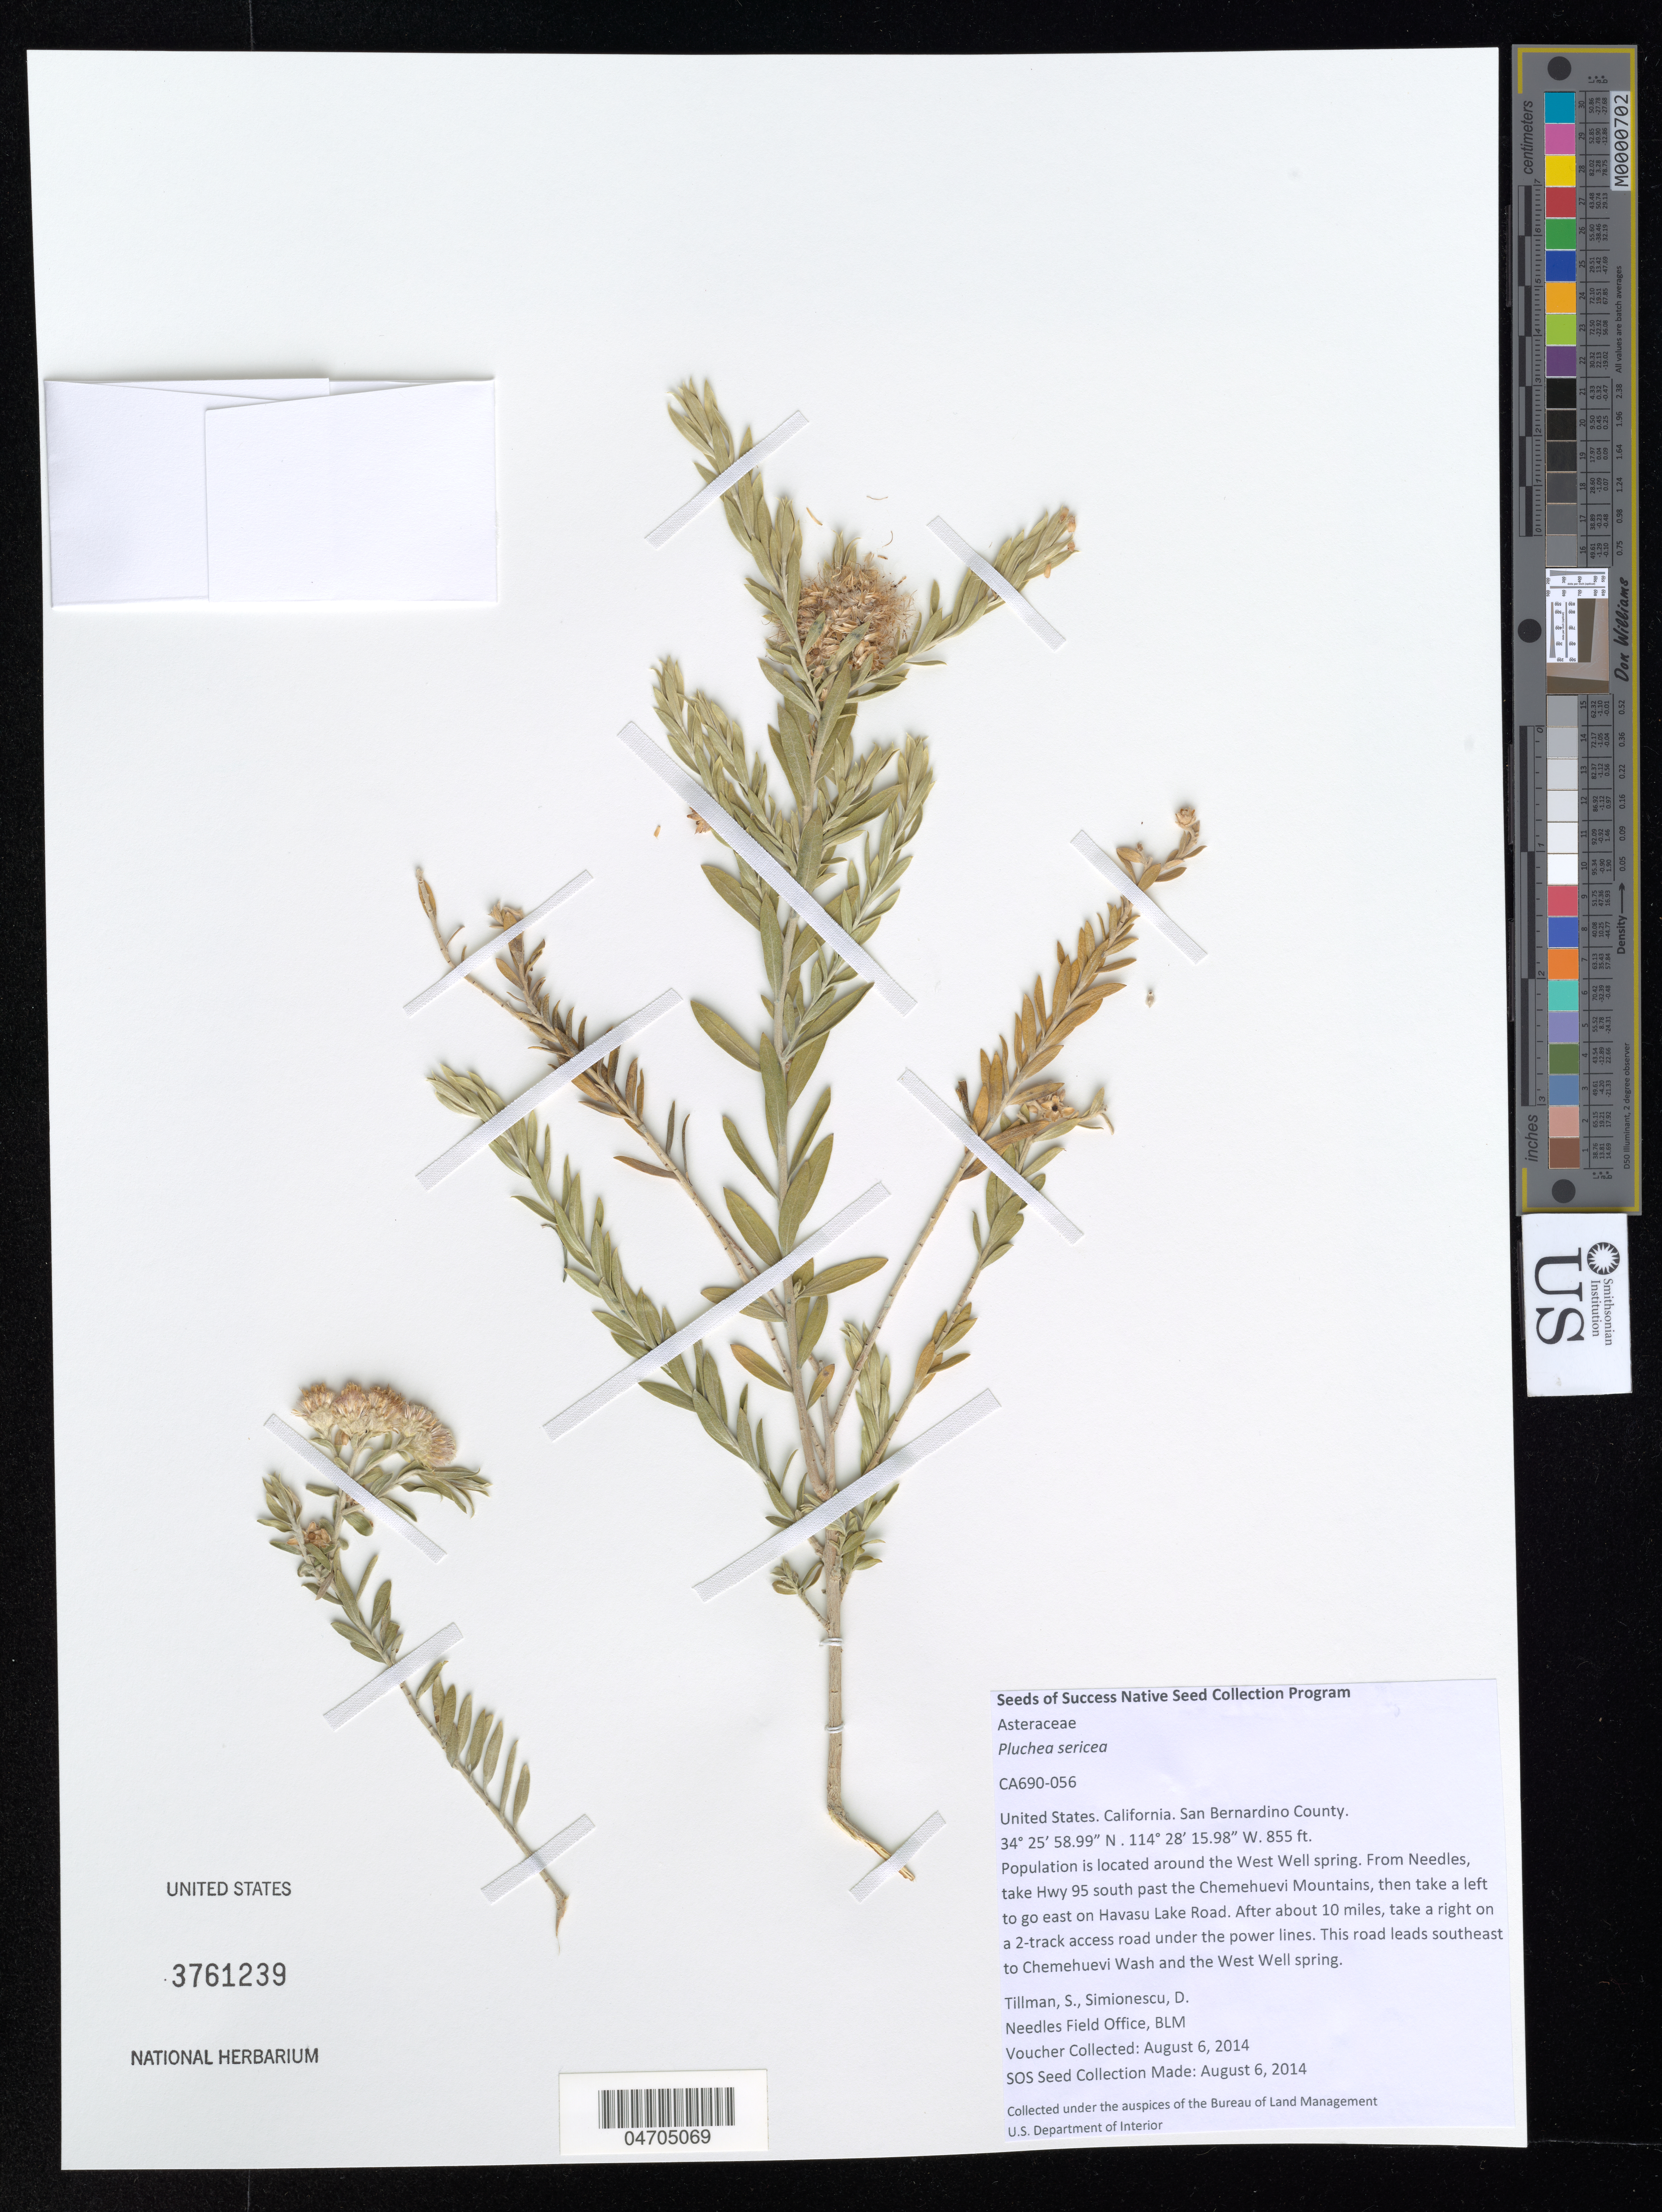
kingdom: Plantae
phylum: Tracheophyta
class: Magnoliopsida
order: Asterales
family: Asteraceae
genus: Pluchea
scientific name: Pluchea sericea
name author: (Nutt.) Coville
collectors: S. Tillman & D. Simionescu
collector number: CA690-056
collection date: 2014-08-06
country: United States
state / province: California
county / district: San Bernardino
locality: San Bernardino County. Population is located around the West Well spring. From Needles, take Hwy 95 south past the Chemehuevi Mountains, then take a left to go east on Havasu Lake Road. After about 10 miles, take a right on a 2-track access road under the power lines. This road leads southeast to Chemeheuvi Wash and the West Well spring.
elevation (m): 261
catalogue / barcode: US 3761239